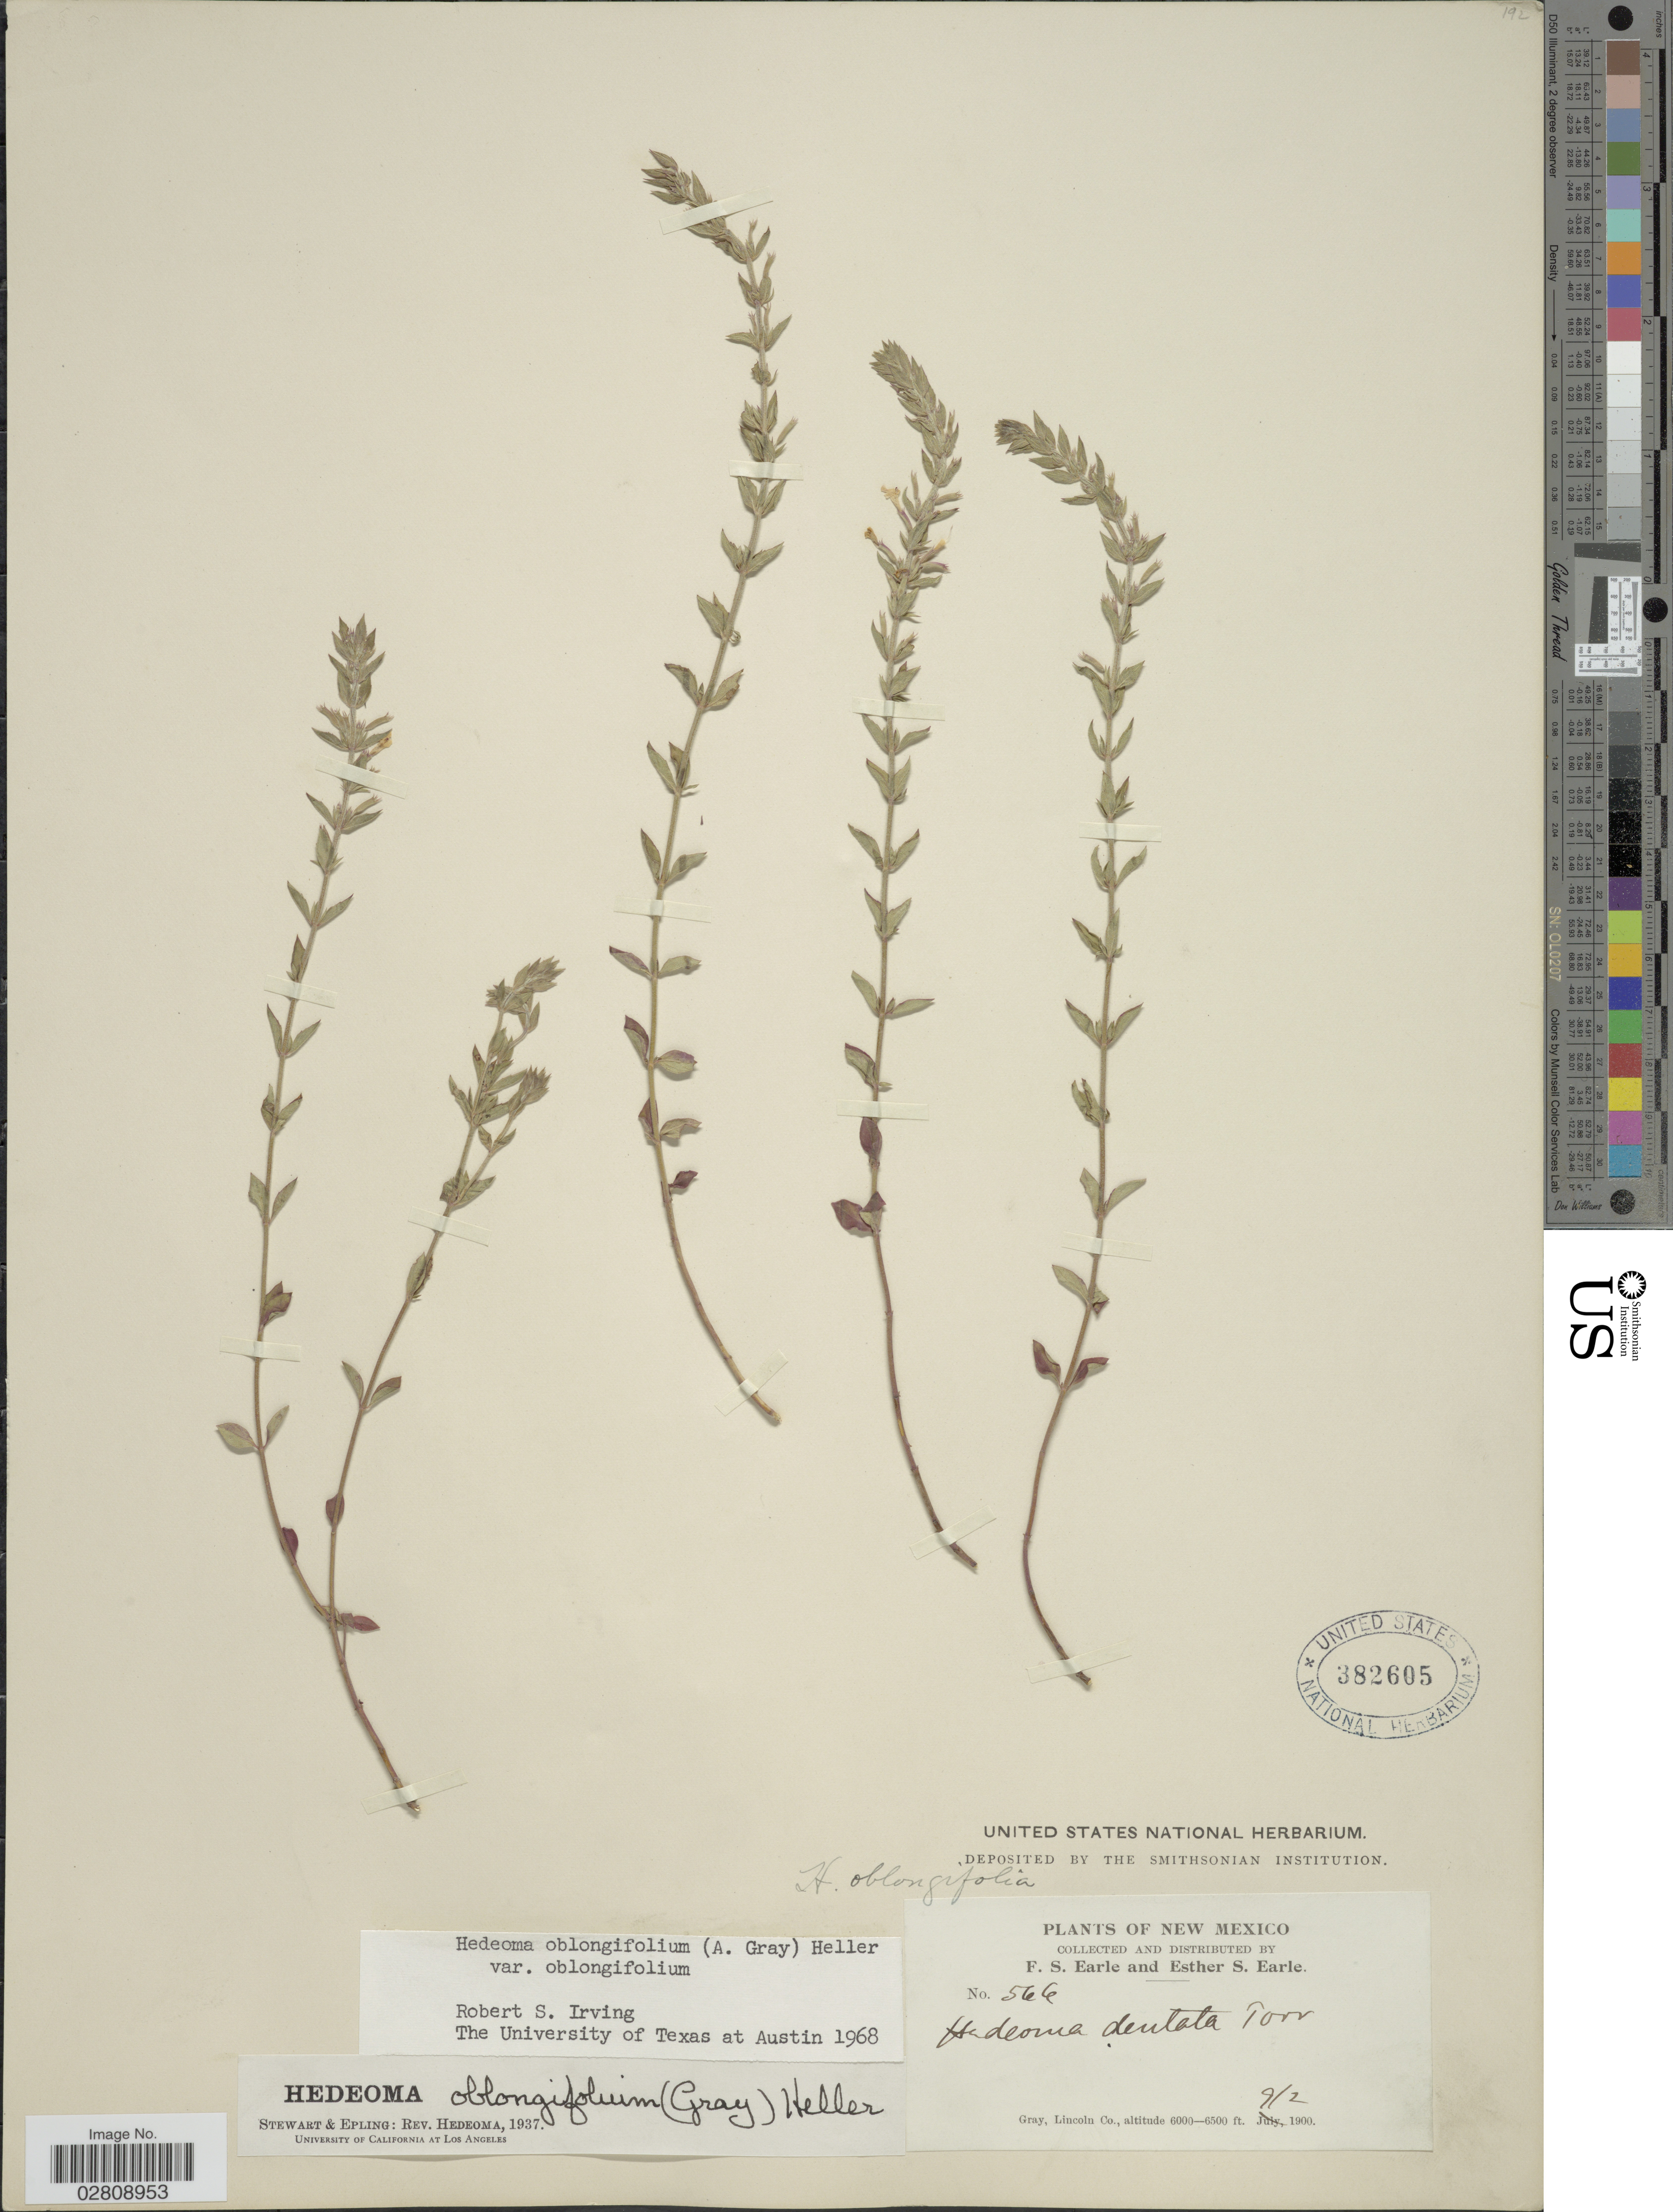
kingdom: Plantae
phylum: Tracheophyta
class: Magnoliopsida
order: Lamiales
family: Lamiaceae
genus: Hedeoma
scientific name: Hedeoma oblongifolia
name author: (A. Gray) A. Heller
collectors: F. S. Earle & E. S. Earle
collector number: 566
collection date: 1900-09-02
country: United States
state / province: New Mexico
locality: Gray, Lincoln Co.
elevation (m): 1829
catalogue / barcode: US 382605